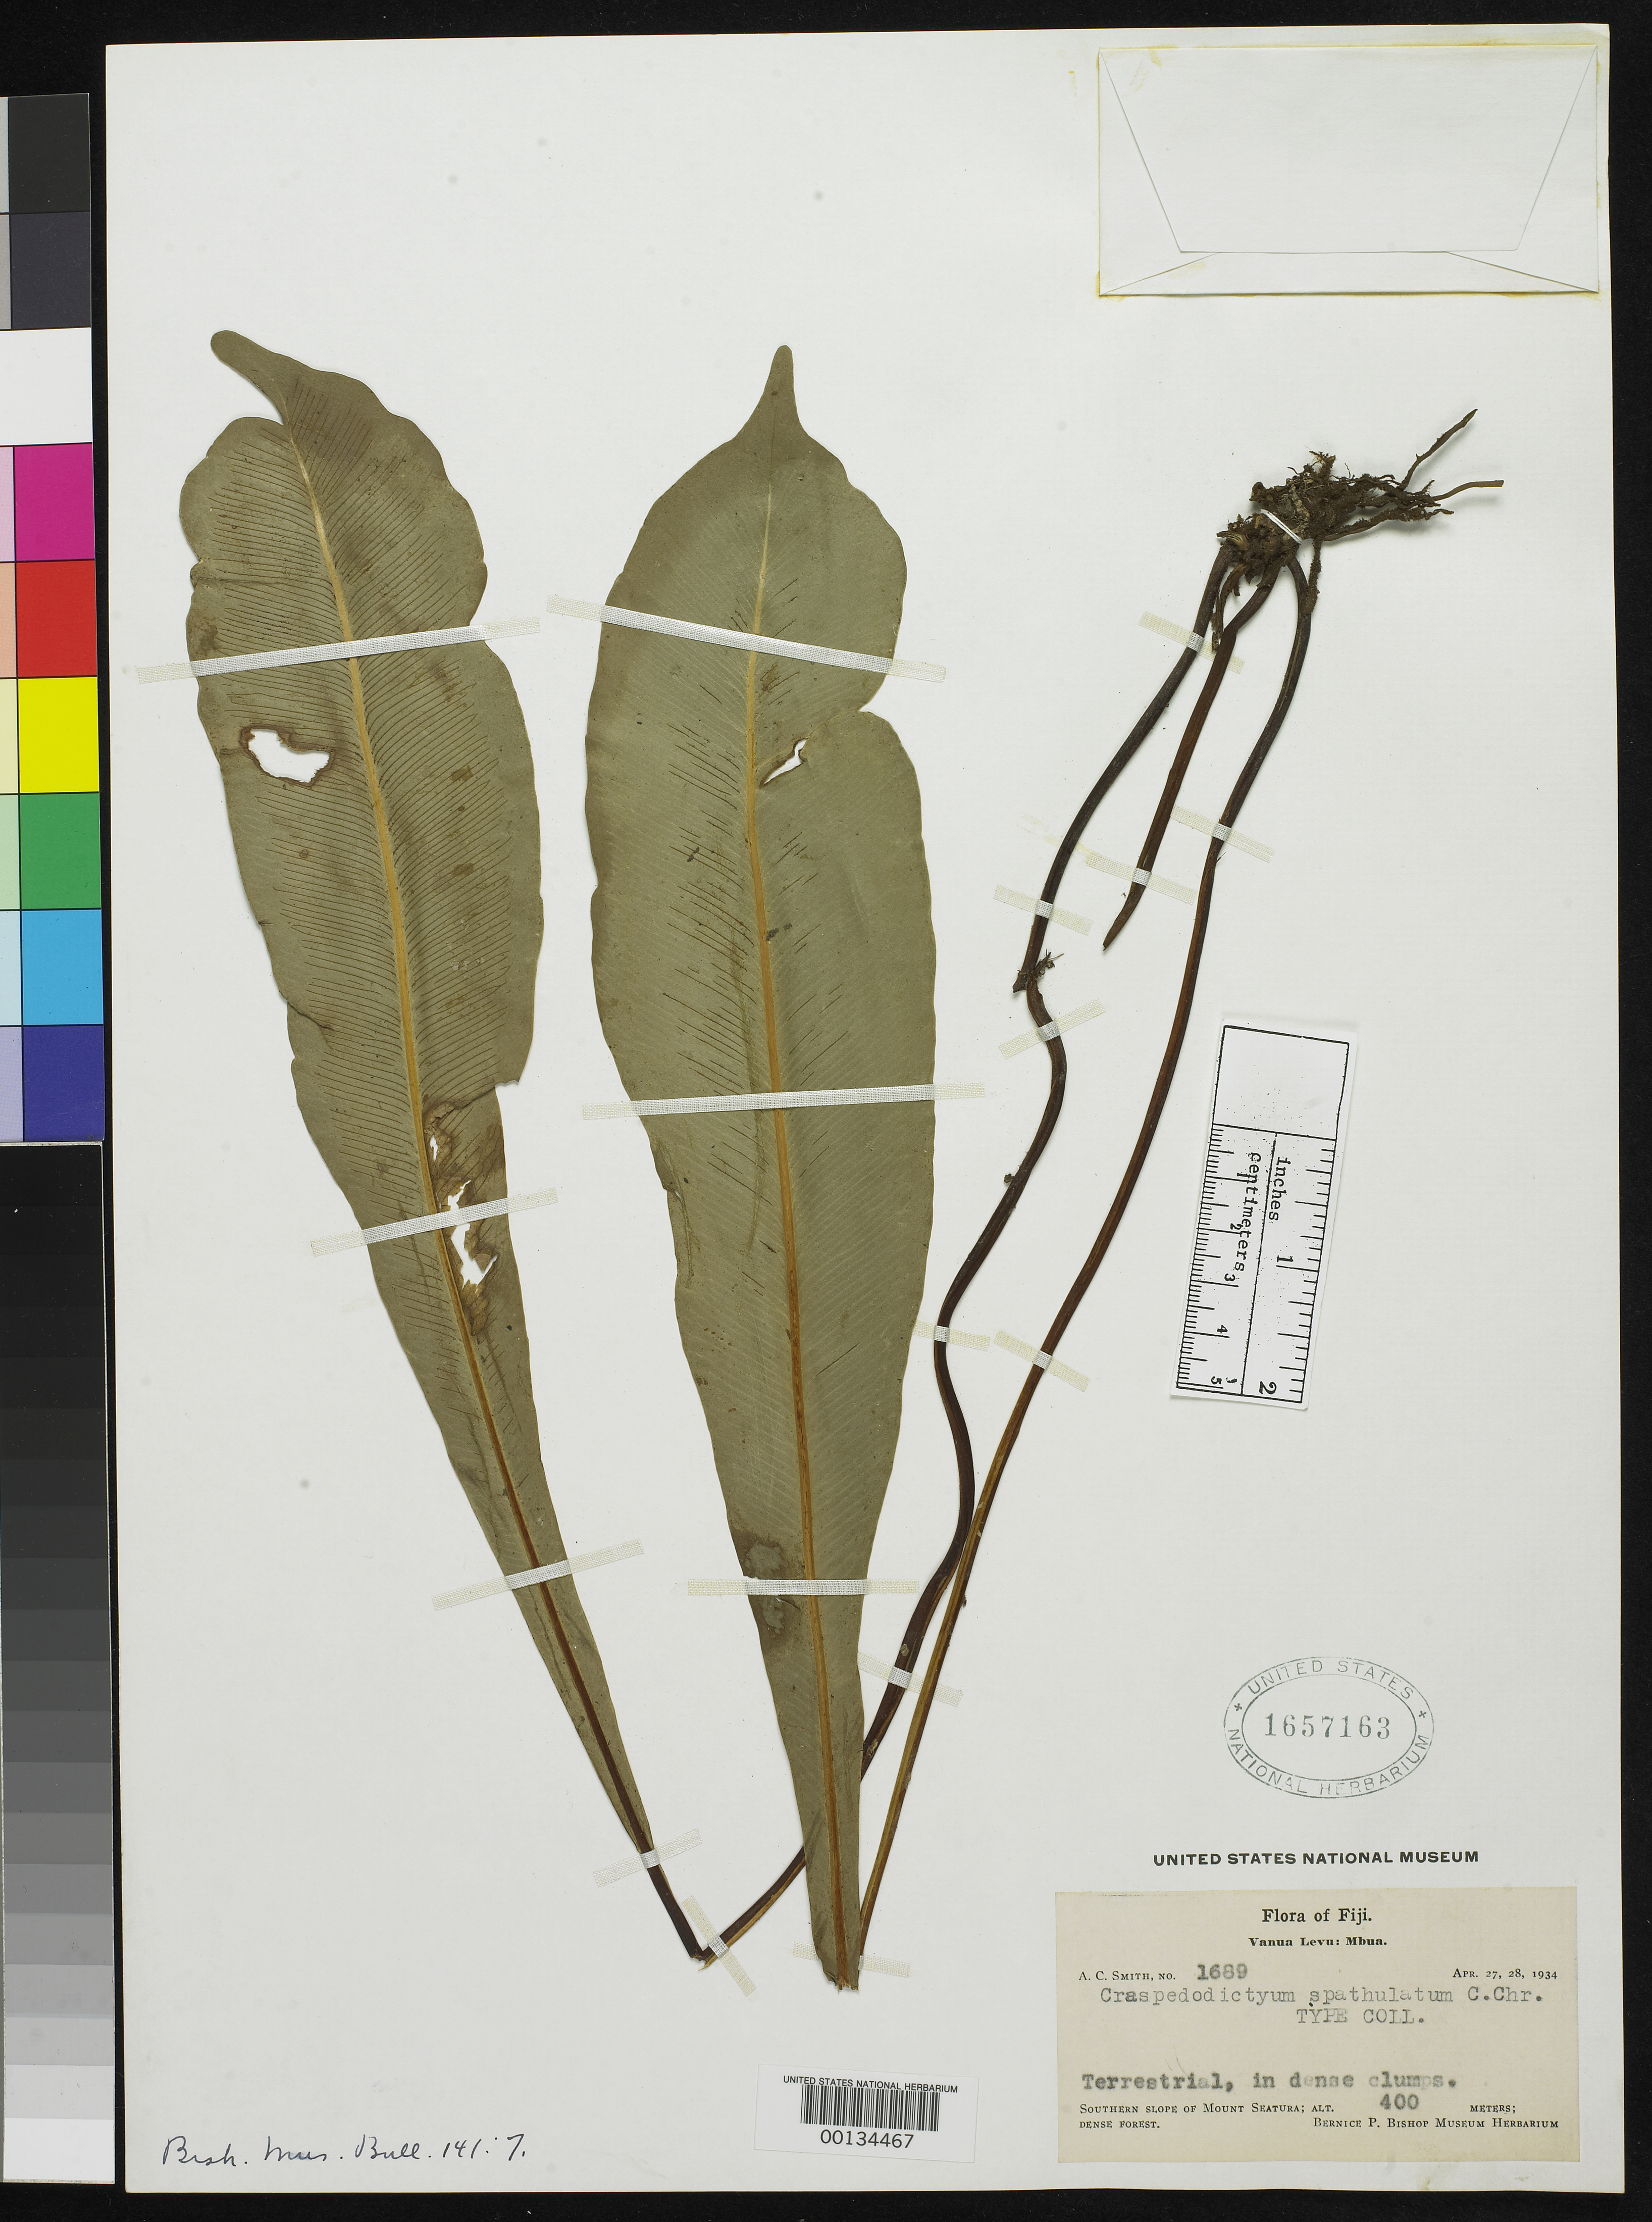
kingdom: Plantae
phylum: Tracheophyta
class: Polypodiopsida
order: Polypodiales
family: Pteridaceae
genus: Craspedodictyum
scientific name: Craspedodictyum spathulatum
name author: C. Chr.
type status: Type Collection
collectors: A. C. Smith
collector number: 1689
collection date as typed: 27 Apr 1934 to 28 Apr 1934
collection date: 1934-04-27/1934-04-28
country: Fiji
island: Mbua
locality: S slope of Mount Seatura. [Vanua Levu Is.]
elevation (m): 400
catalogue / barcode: US 1657163